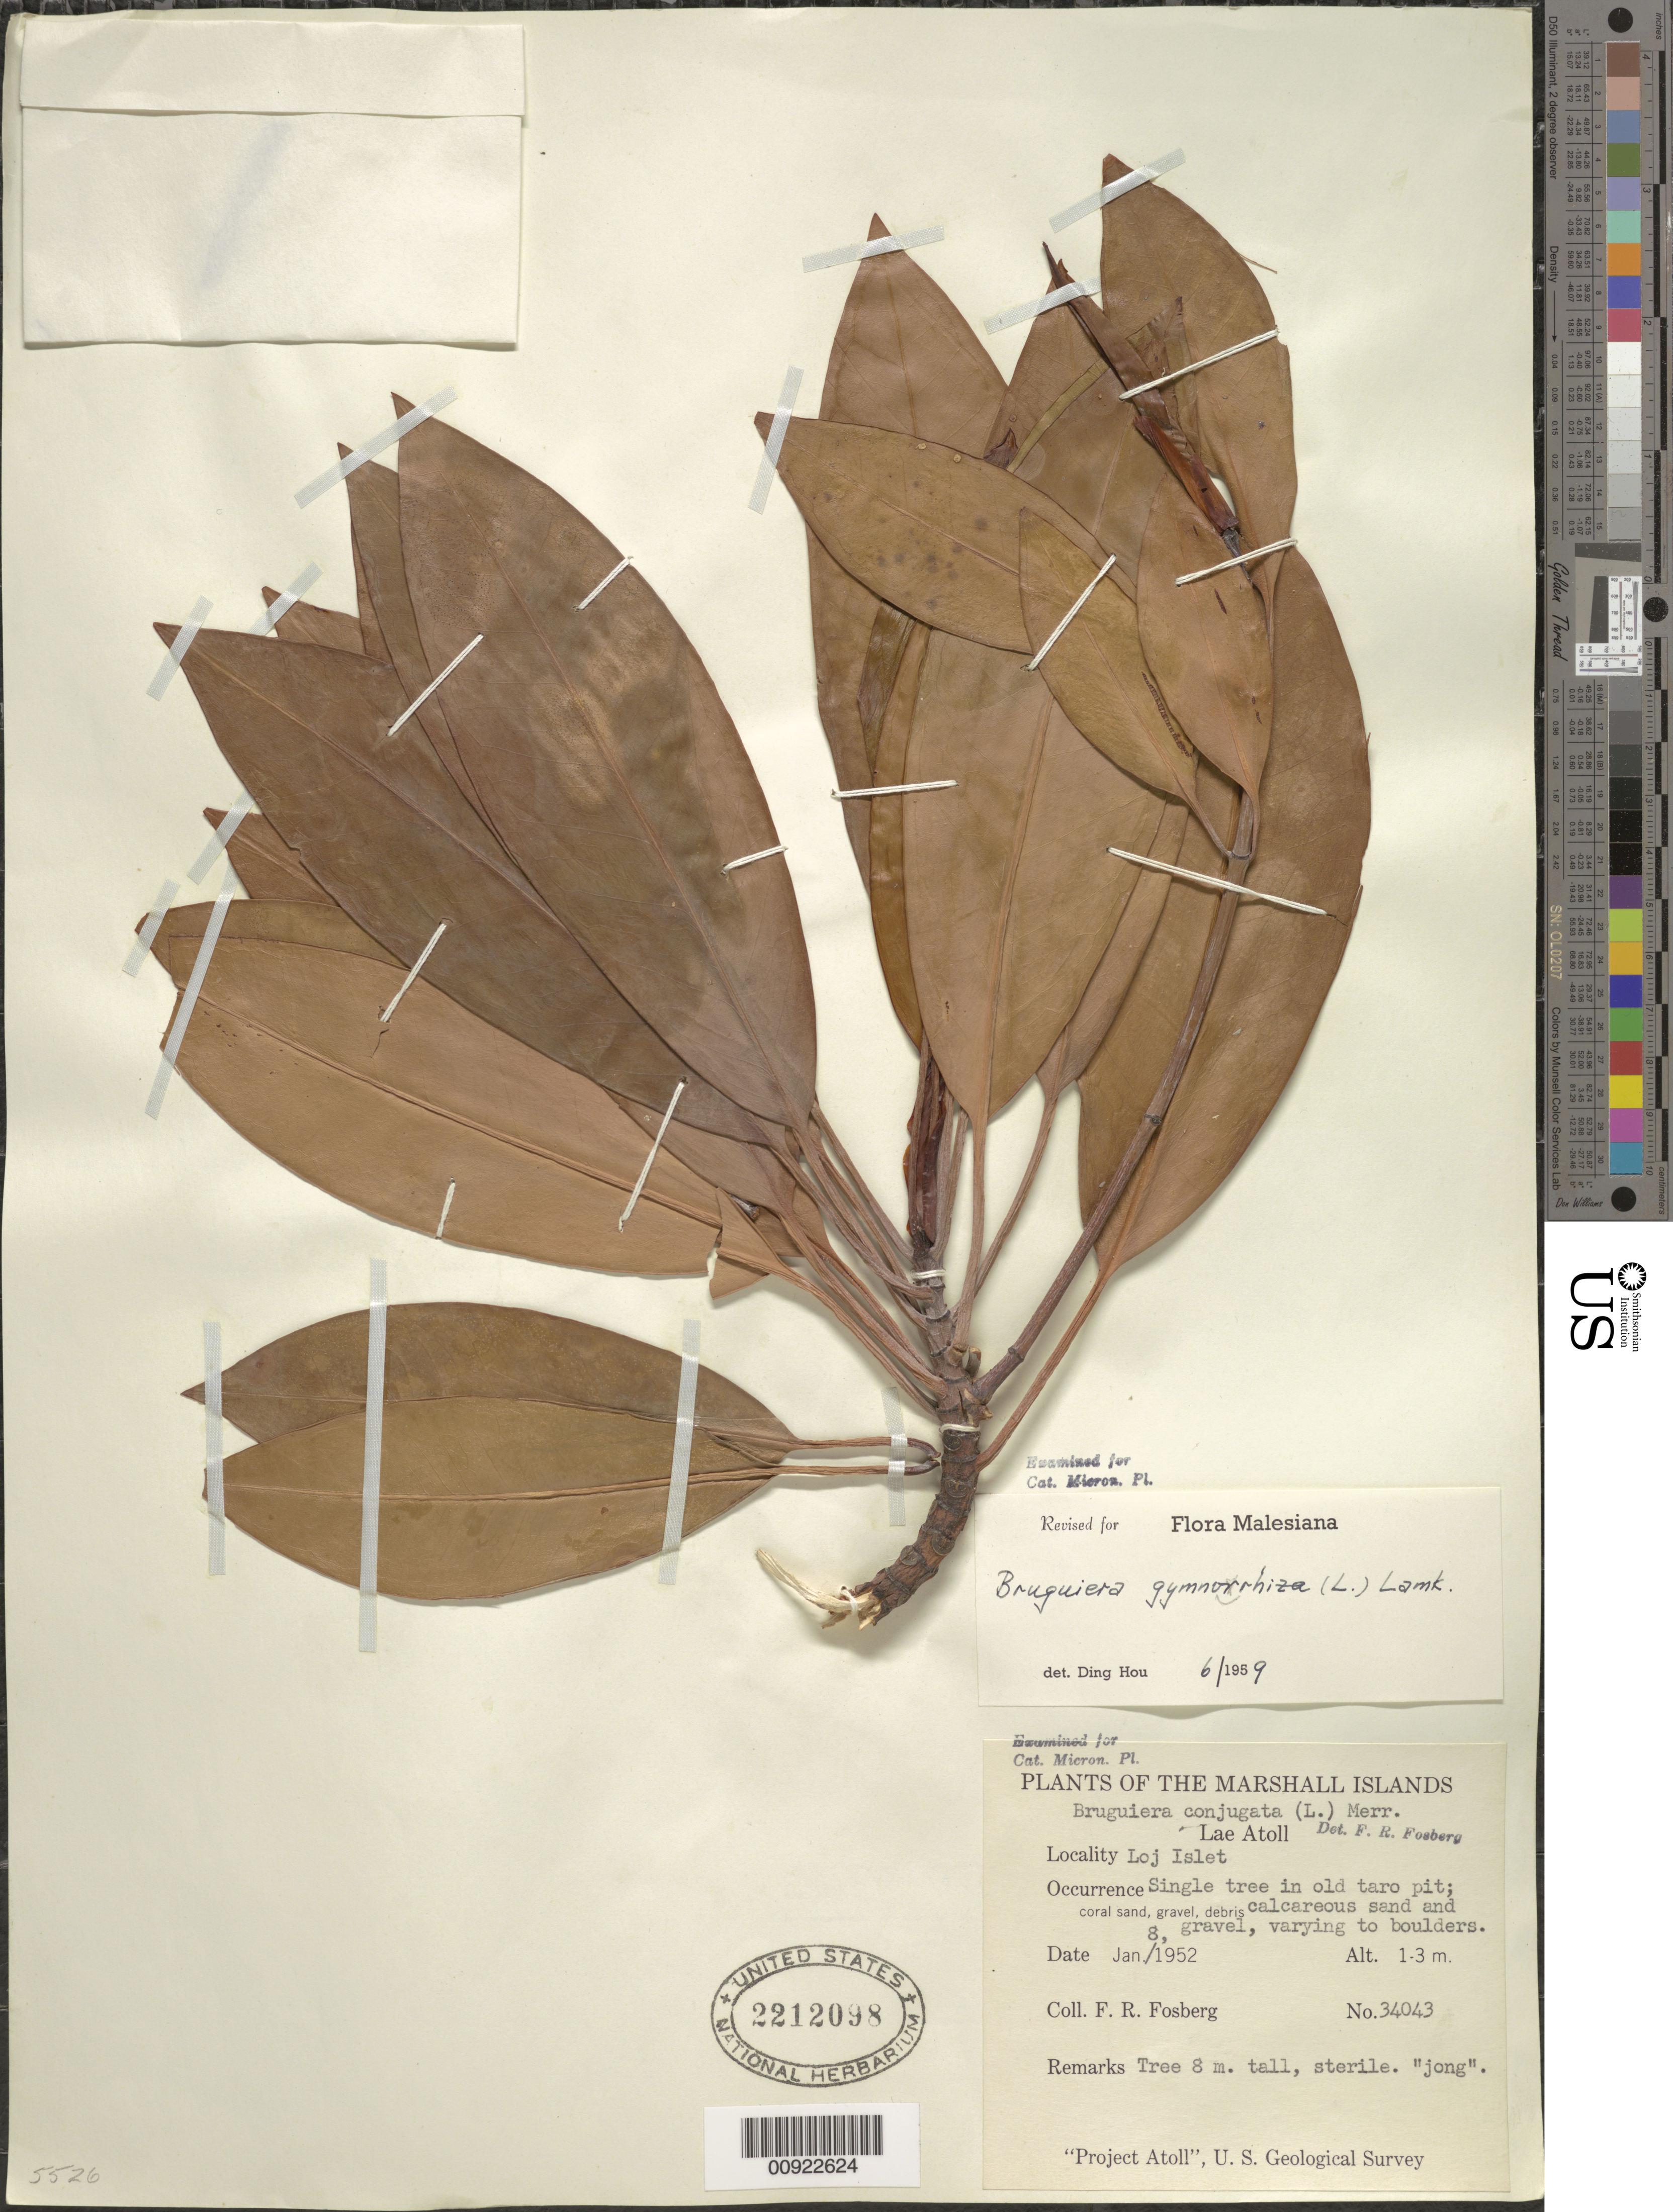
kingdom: Plantae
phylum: Tracheophyta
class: Magnoliopsida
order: Malpighiales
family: Rhizophoraceae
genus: Bruguiera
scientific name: Bruguiera gymnorhiza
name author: (L.) Savigny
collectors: F. R. Fosberg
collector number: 34043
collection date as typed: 08 Jan 1952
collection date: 1952-01-08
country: Marshall Islands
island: Lae Atoll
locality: Loj Islet.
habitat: Coral sand, gravel, debris, calcareous sand and gravel, varying to boulders.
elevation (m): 1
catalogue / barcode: US 2212098